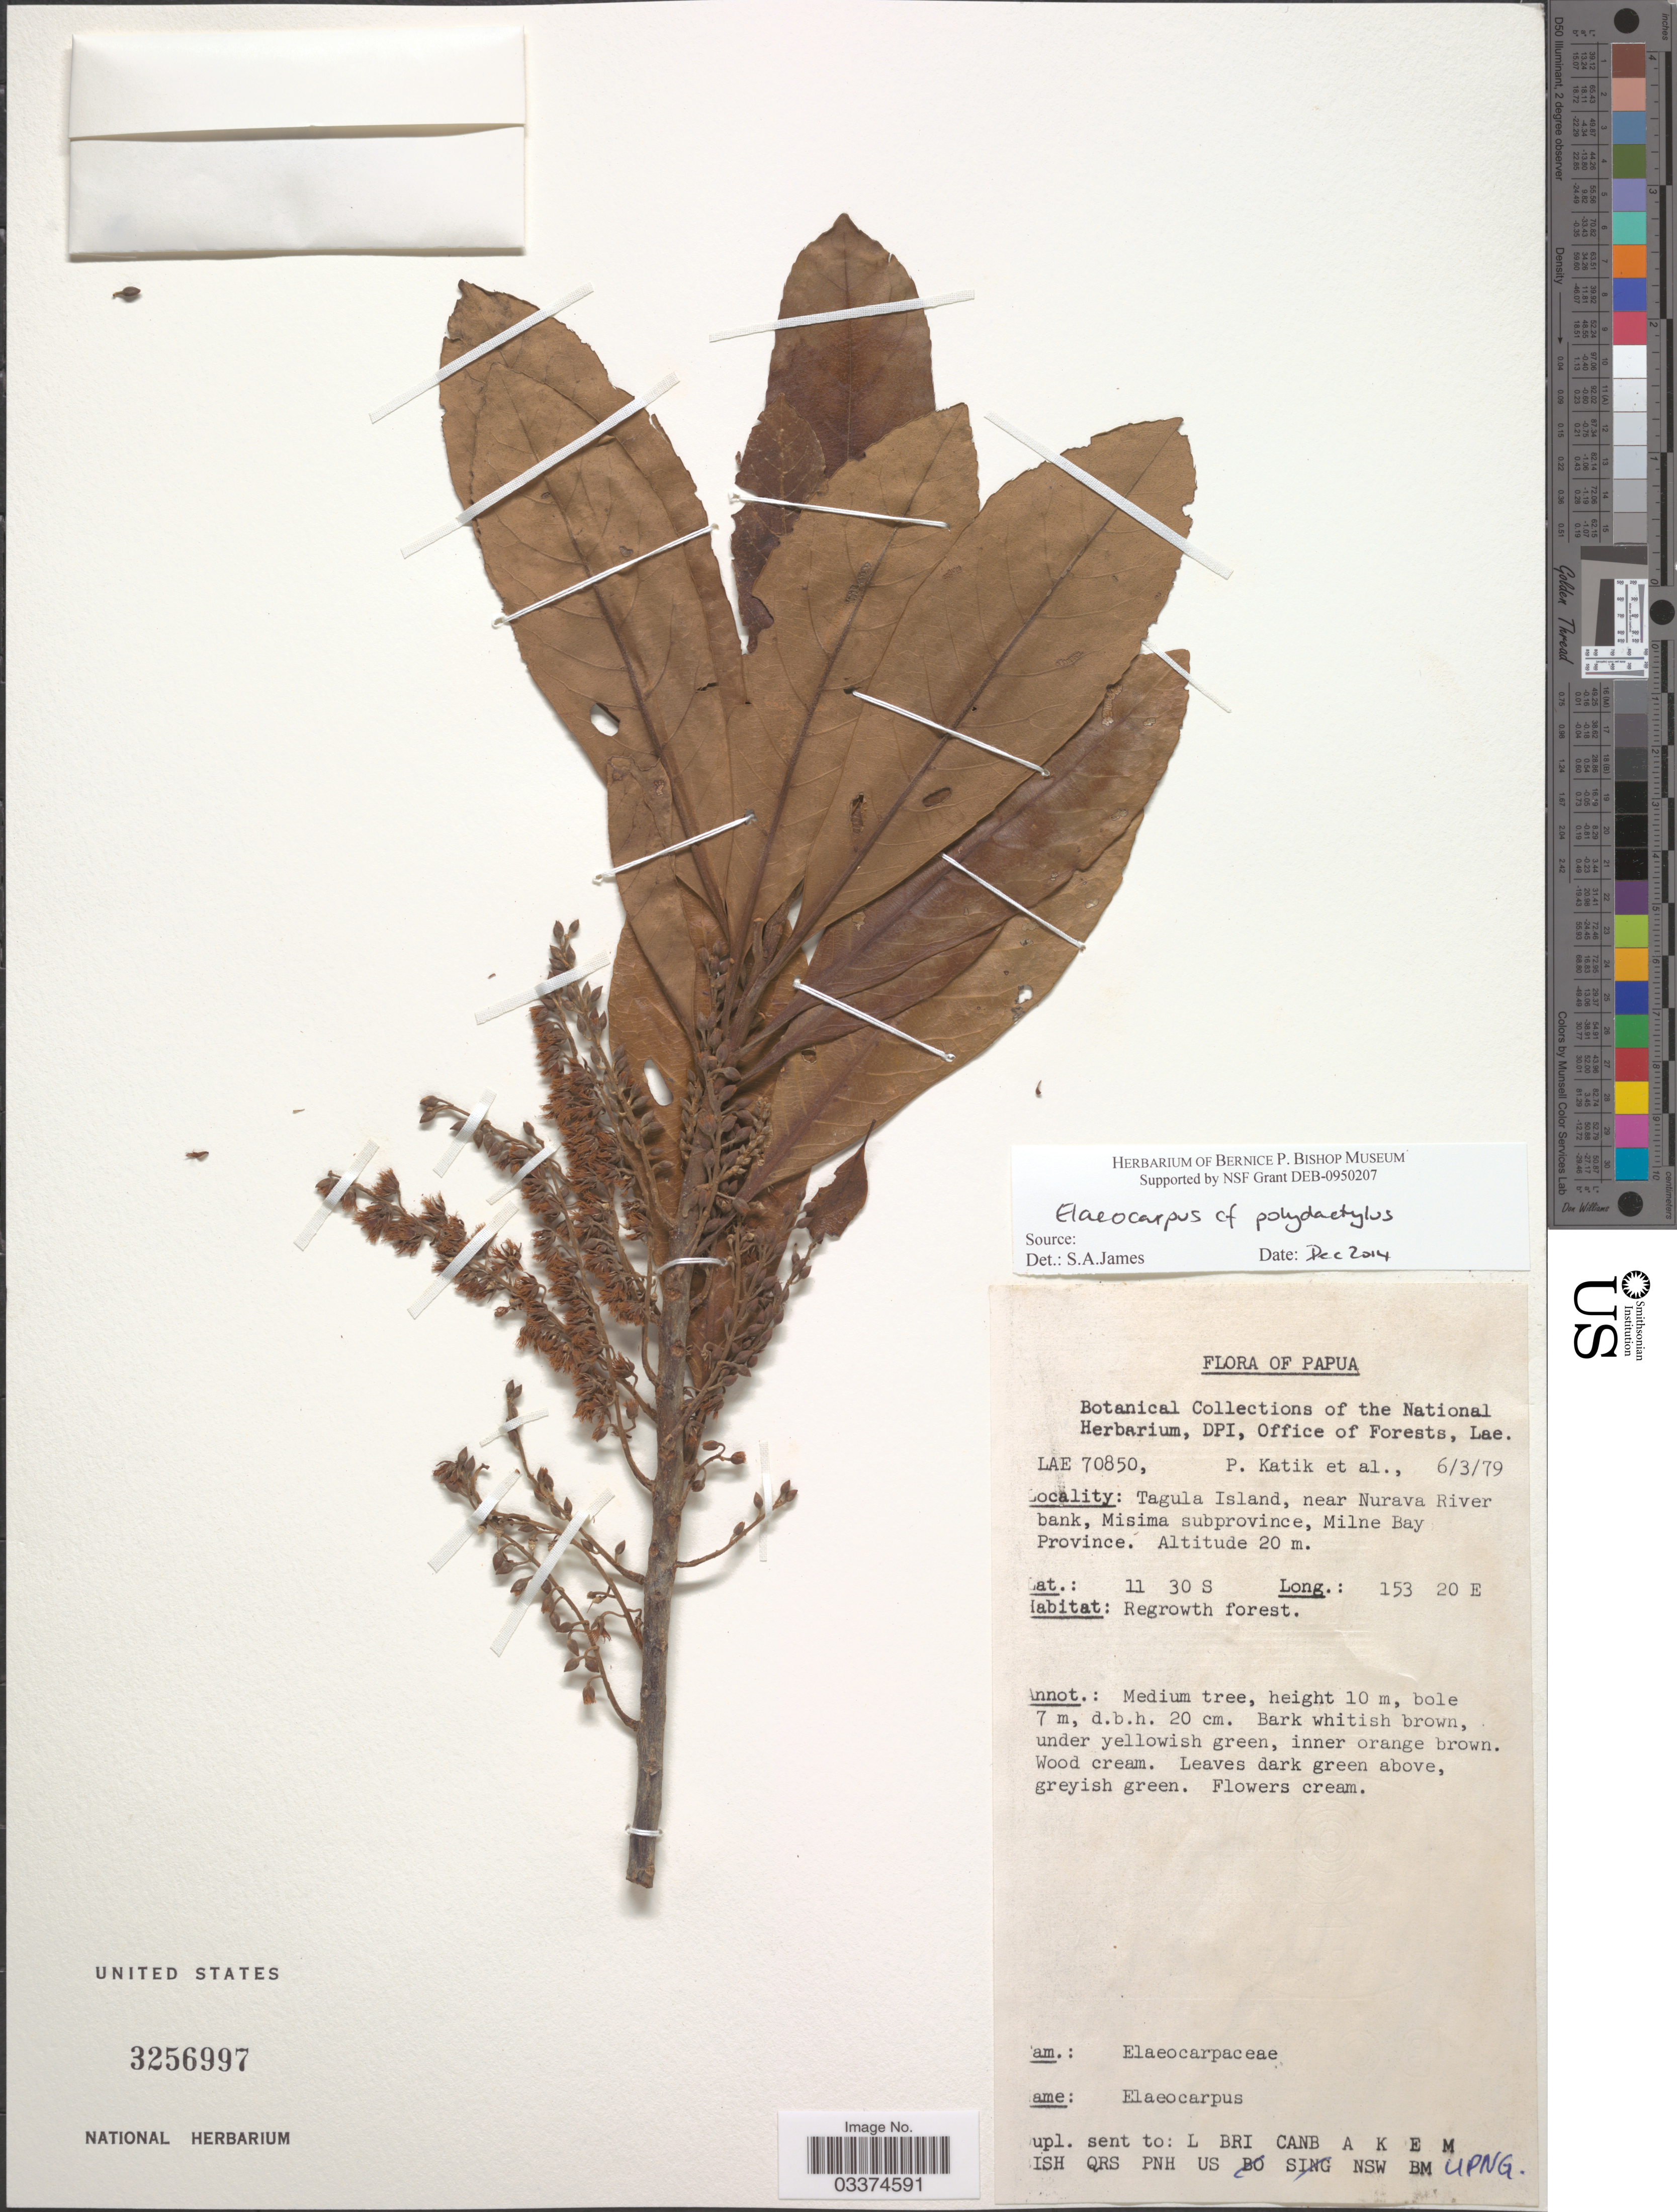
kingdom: Plantae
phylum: Tracheophyta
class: Magnoliopsida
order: Oxalidales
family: Elaeocarpaceae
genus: Elaeocarpus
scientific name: Elaeocarpus polydactylus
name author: Schltr.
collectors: P. Katik & et al.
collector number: LAE70850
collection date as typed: Transcribed d/m/y: 6/3/79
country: Papua New Guinea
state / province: Milne Bay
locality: Papua, Tagula Island, near Nurava River bank, Misima subprovince, Milne Bay Province.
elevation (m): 20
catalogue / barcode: US 3256997